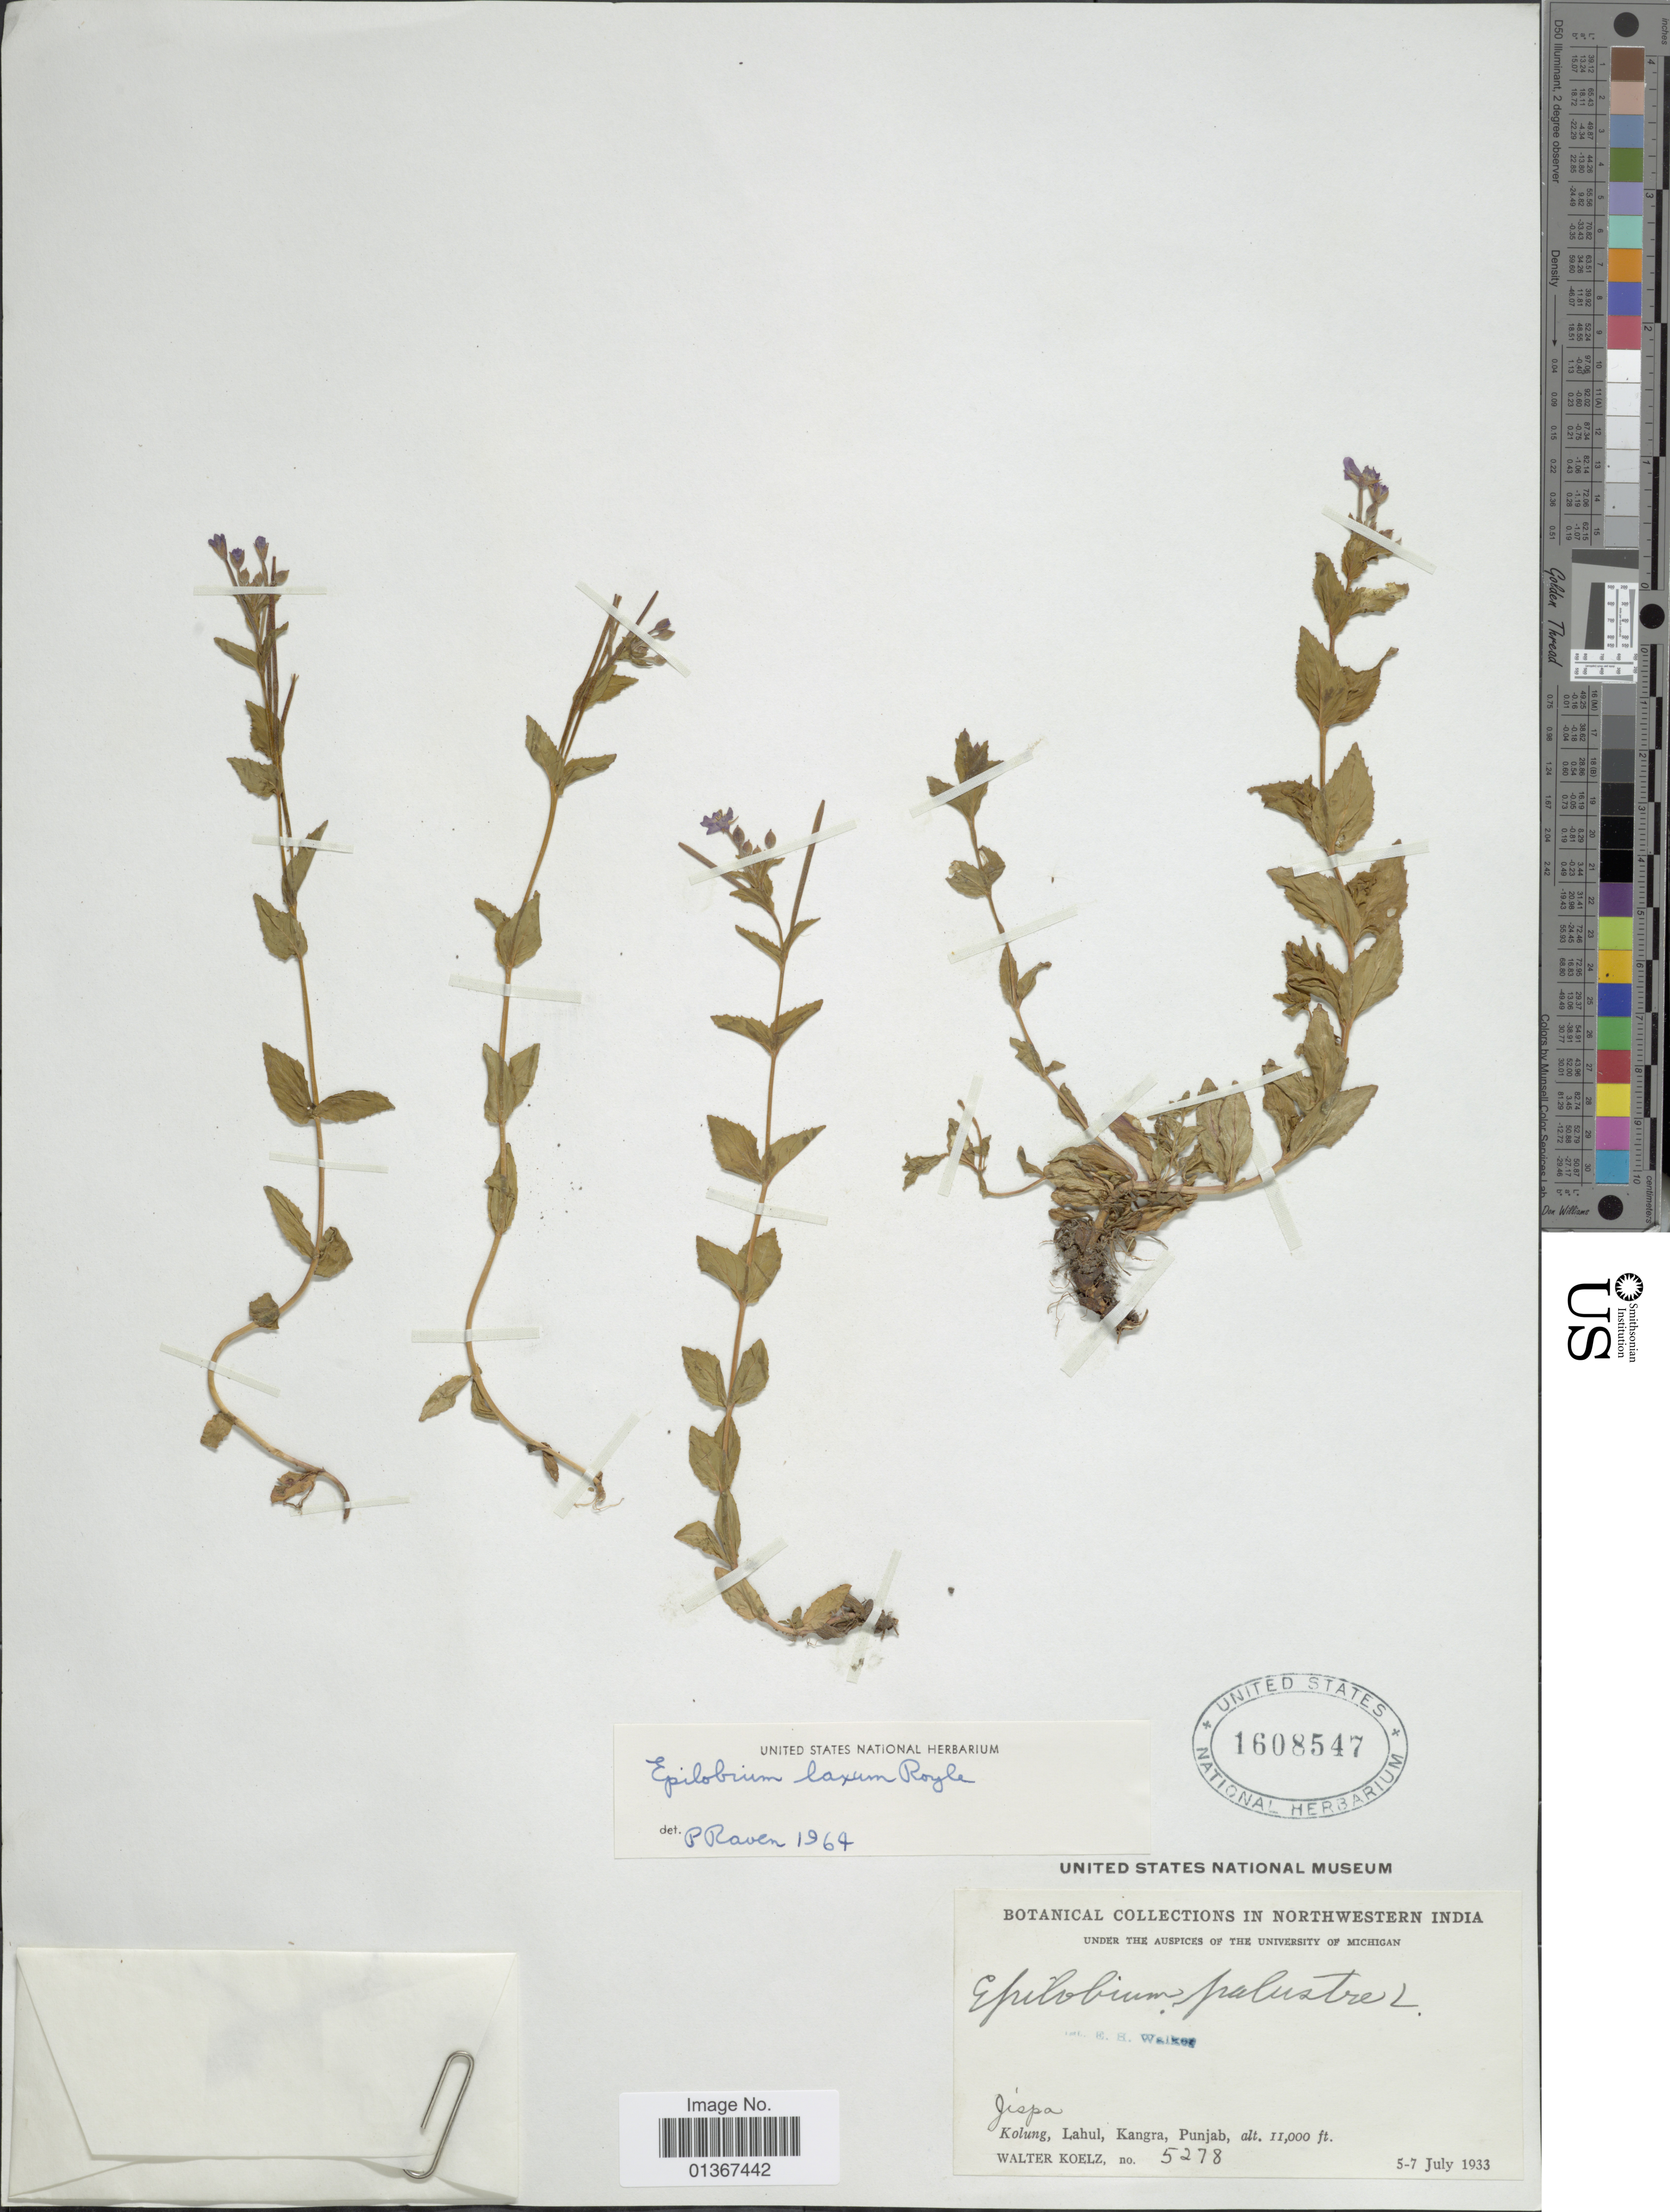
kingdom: Plantae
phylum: Tracheophyta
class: Magnoliopsida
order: Myrtales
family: Onagraceae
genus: Epilobium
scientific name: Epilobium laxum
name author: Royle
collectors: W. N. Koelz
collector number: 5278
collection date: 1933-07-05/1933-07-07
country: India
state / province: Himachal Pradesh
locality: Jispa. Kolung, Lahul, Kangra.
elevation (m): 3353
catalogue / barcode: US 1608547